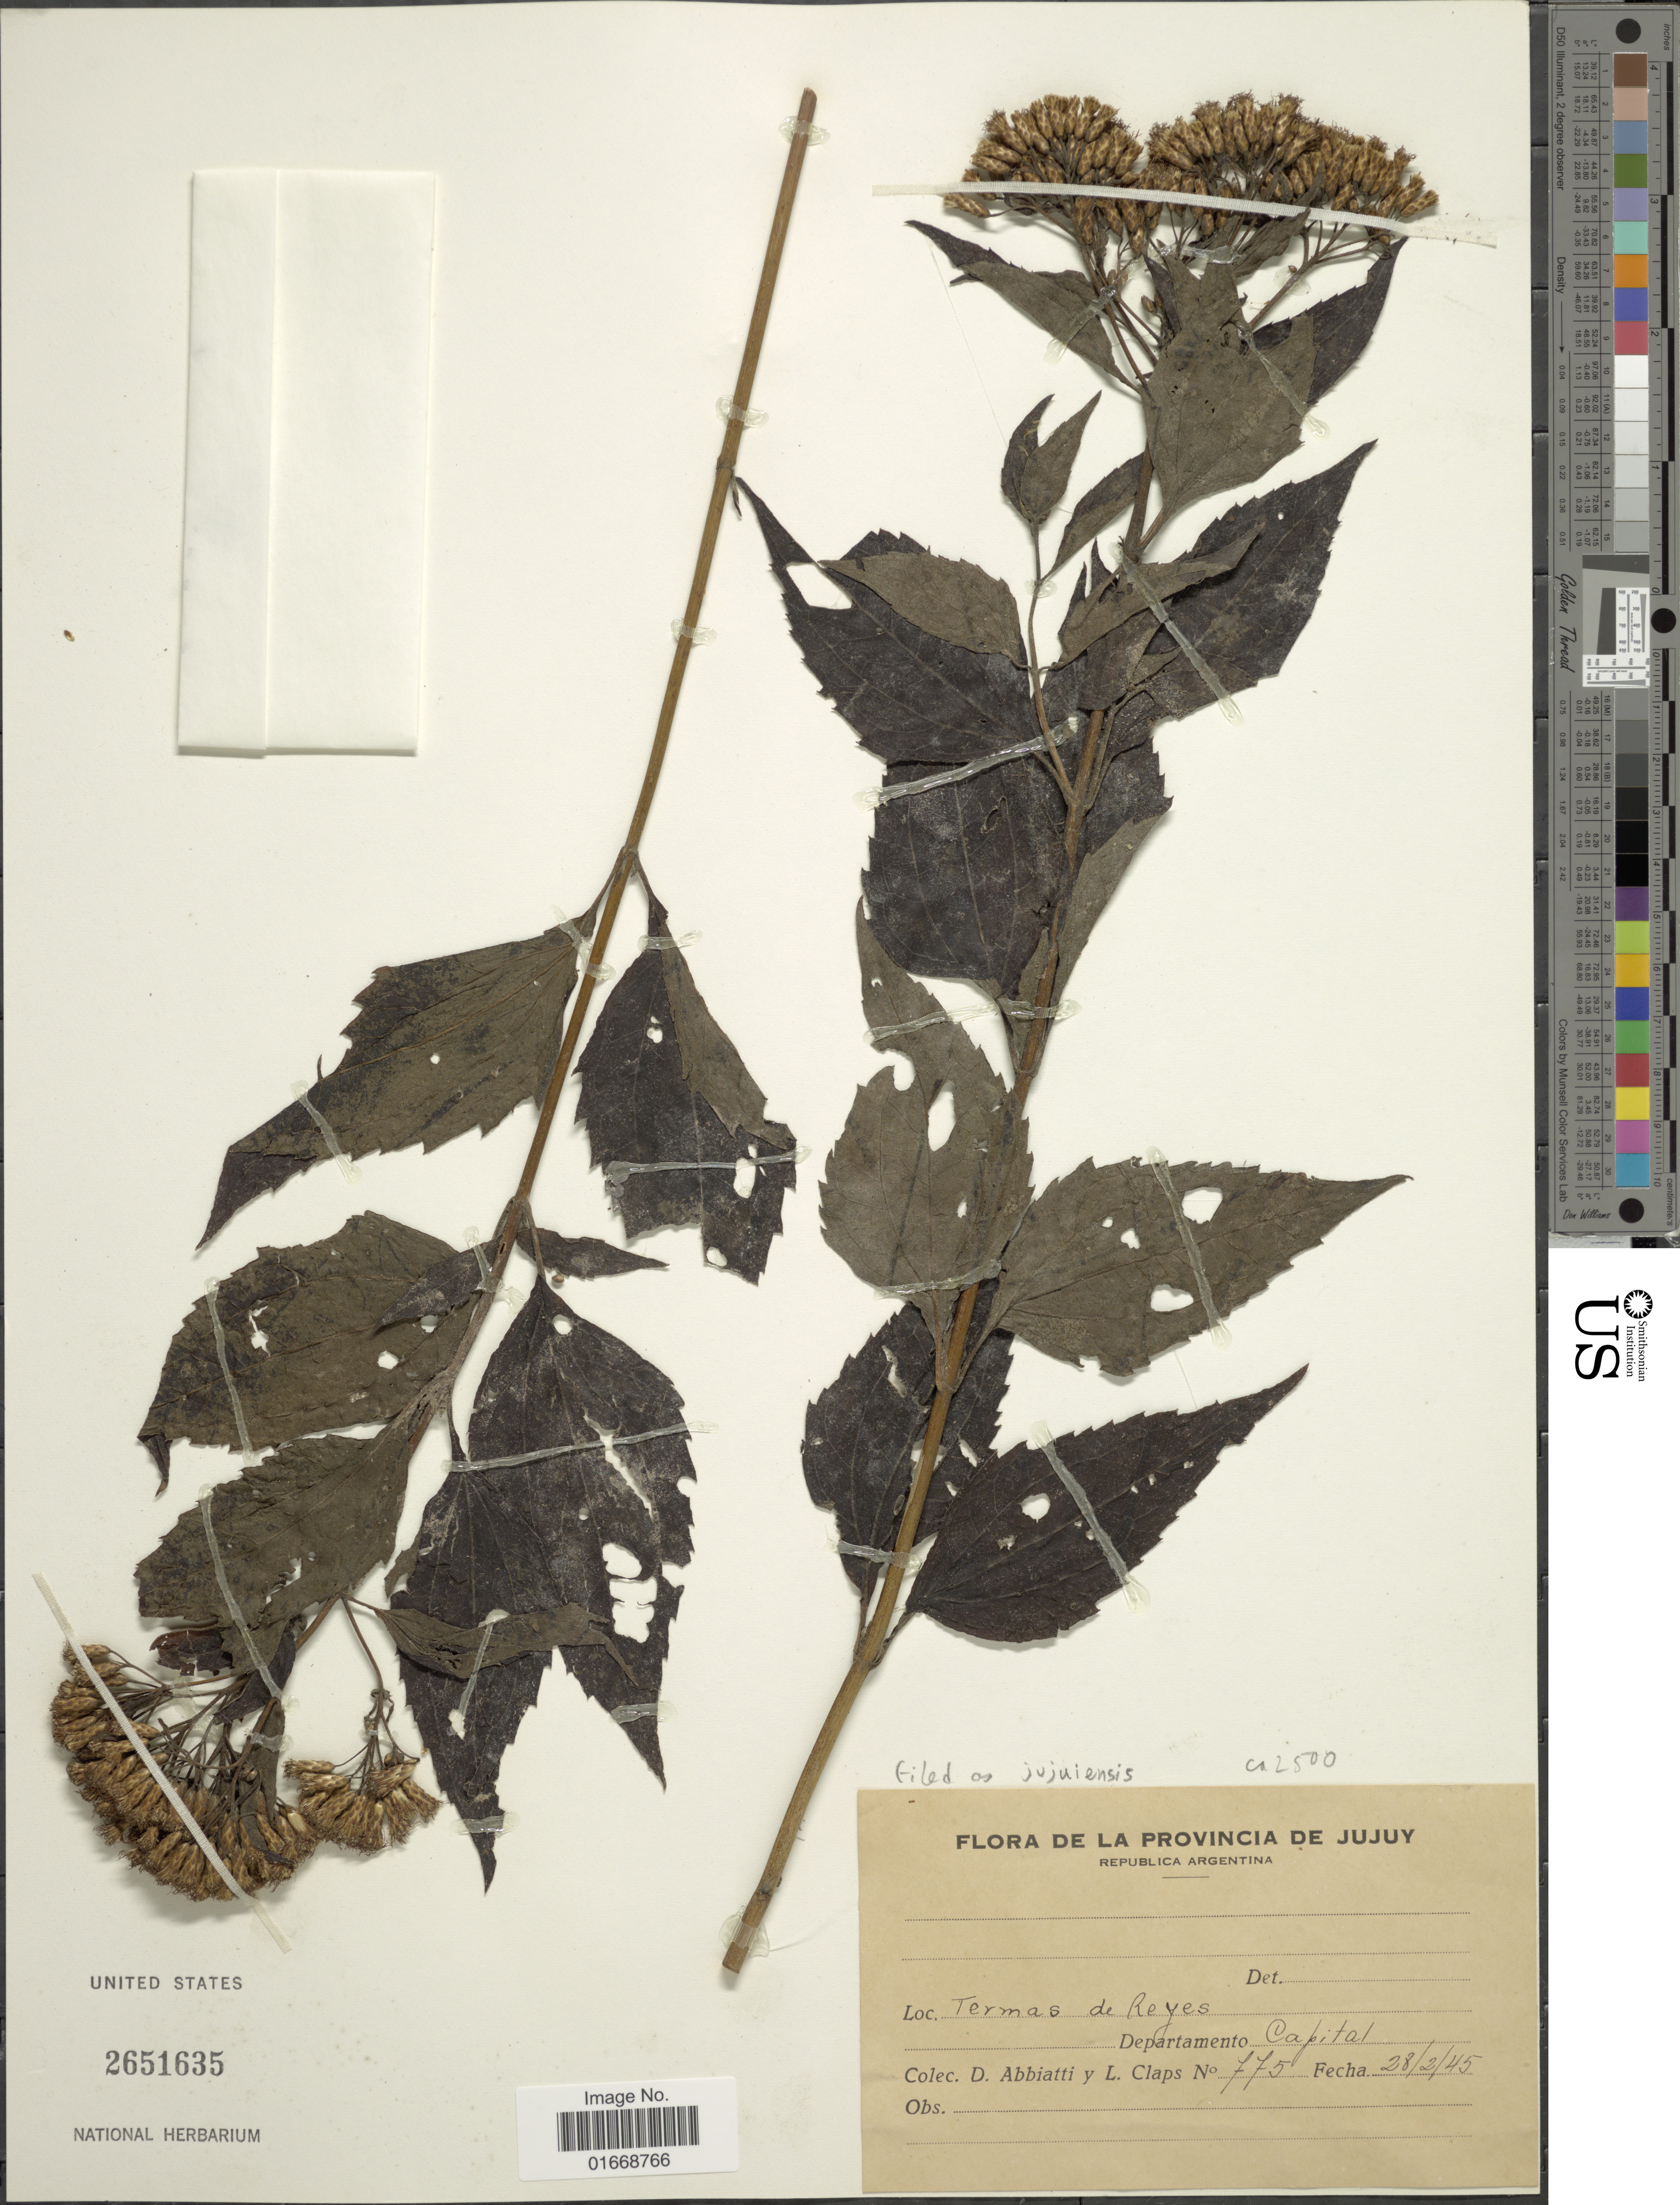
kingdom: Plantae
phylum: Tracheophyta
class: Magnoliopsida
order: Asterales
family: Asteraceae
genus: Chromolaena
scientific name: Chromolaena jujuiensis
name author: (Hieron.) R.M. King & H. Rob.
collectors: D. Abbiatti & L. Claps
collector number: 775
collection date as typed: Transcribed d/m/y: 28/2/45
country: Argentina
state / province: Jujuy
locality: De La Provincia De Jujuy, Termas de Reyes, Departamento Capital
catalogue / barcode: US 2651635